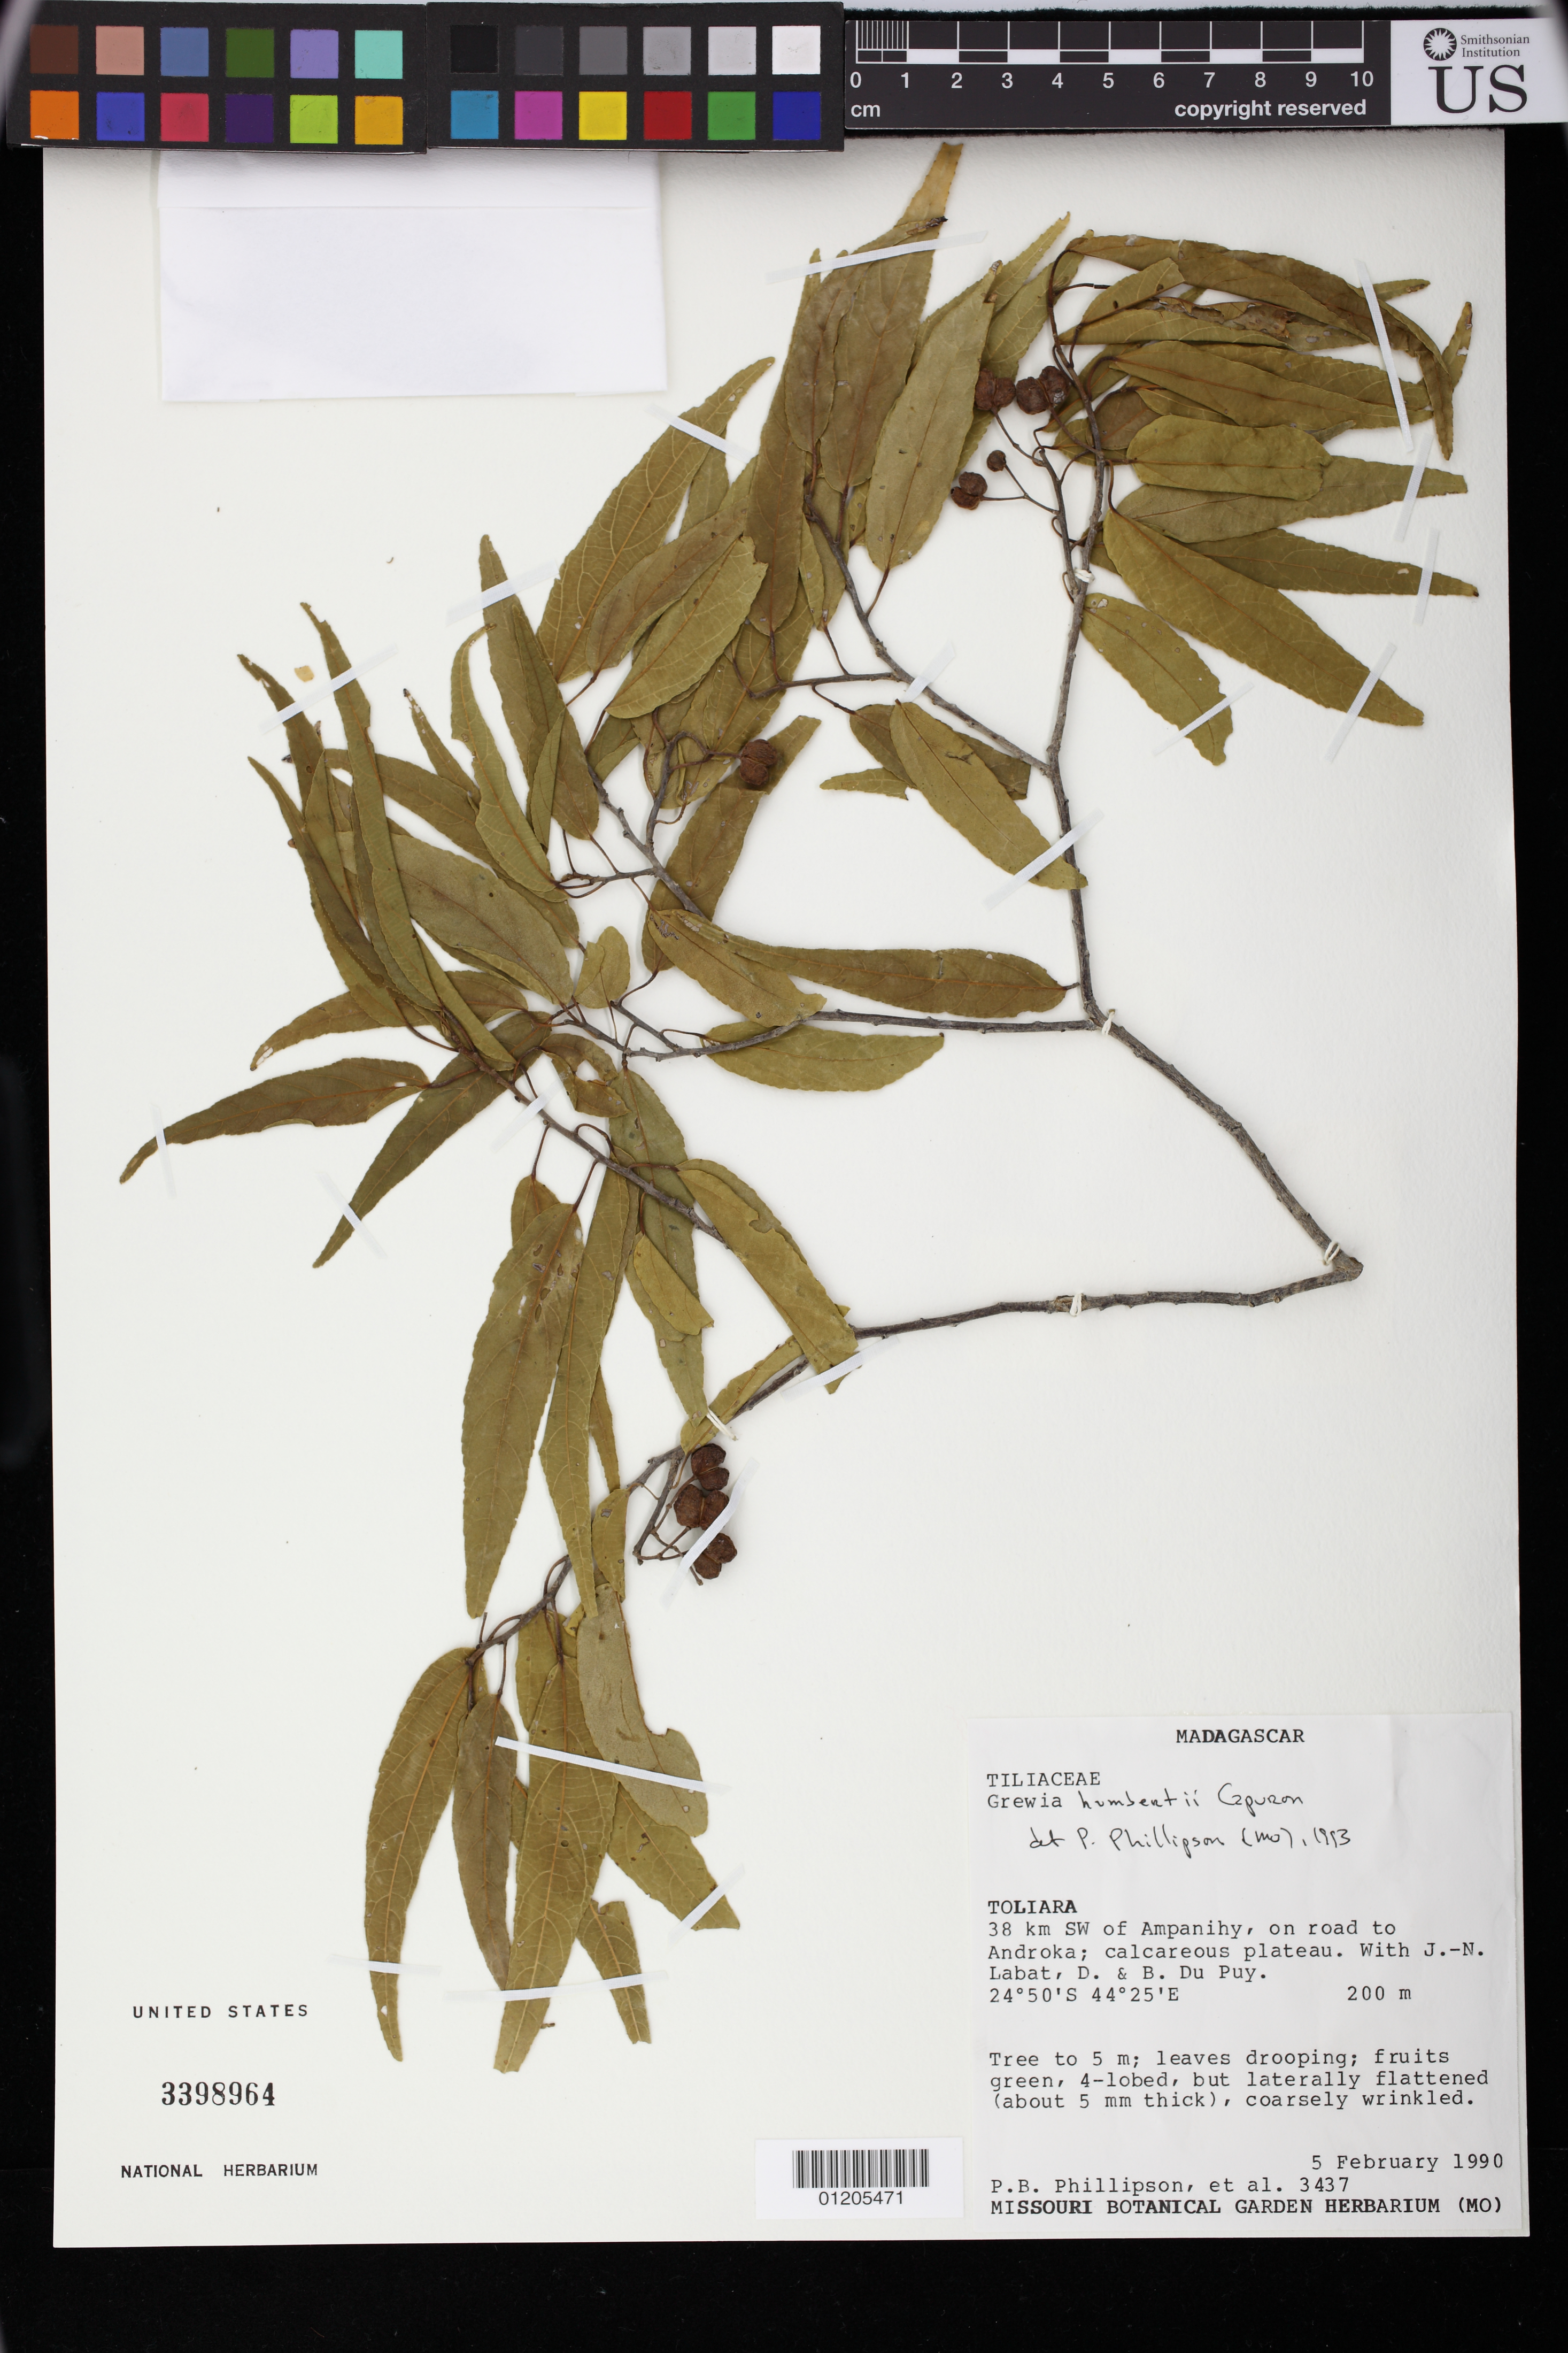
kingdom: Plantae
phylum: Tracheophyta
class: Magnoliopsida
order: Malvales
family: Malvaceae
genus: Grewia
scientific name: Grewia humbertii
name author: Capuron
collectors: P. B. Phillipson, J.-N. Labat, D. Du Puy & B. Du Puy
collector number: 3437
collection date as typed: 02 May 1990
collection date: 1990-05-02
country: Madagascar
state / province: Atsimo-Andrefana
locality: Toliara. 38 km SW of Ampanihy, on road to Androka; calcerous plateau.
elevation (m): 200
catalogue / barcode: US 3398964